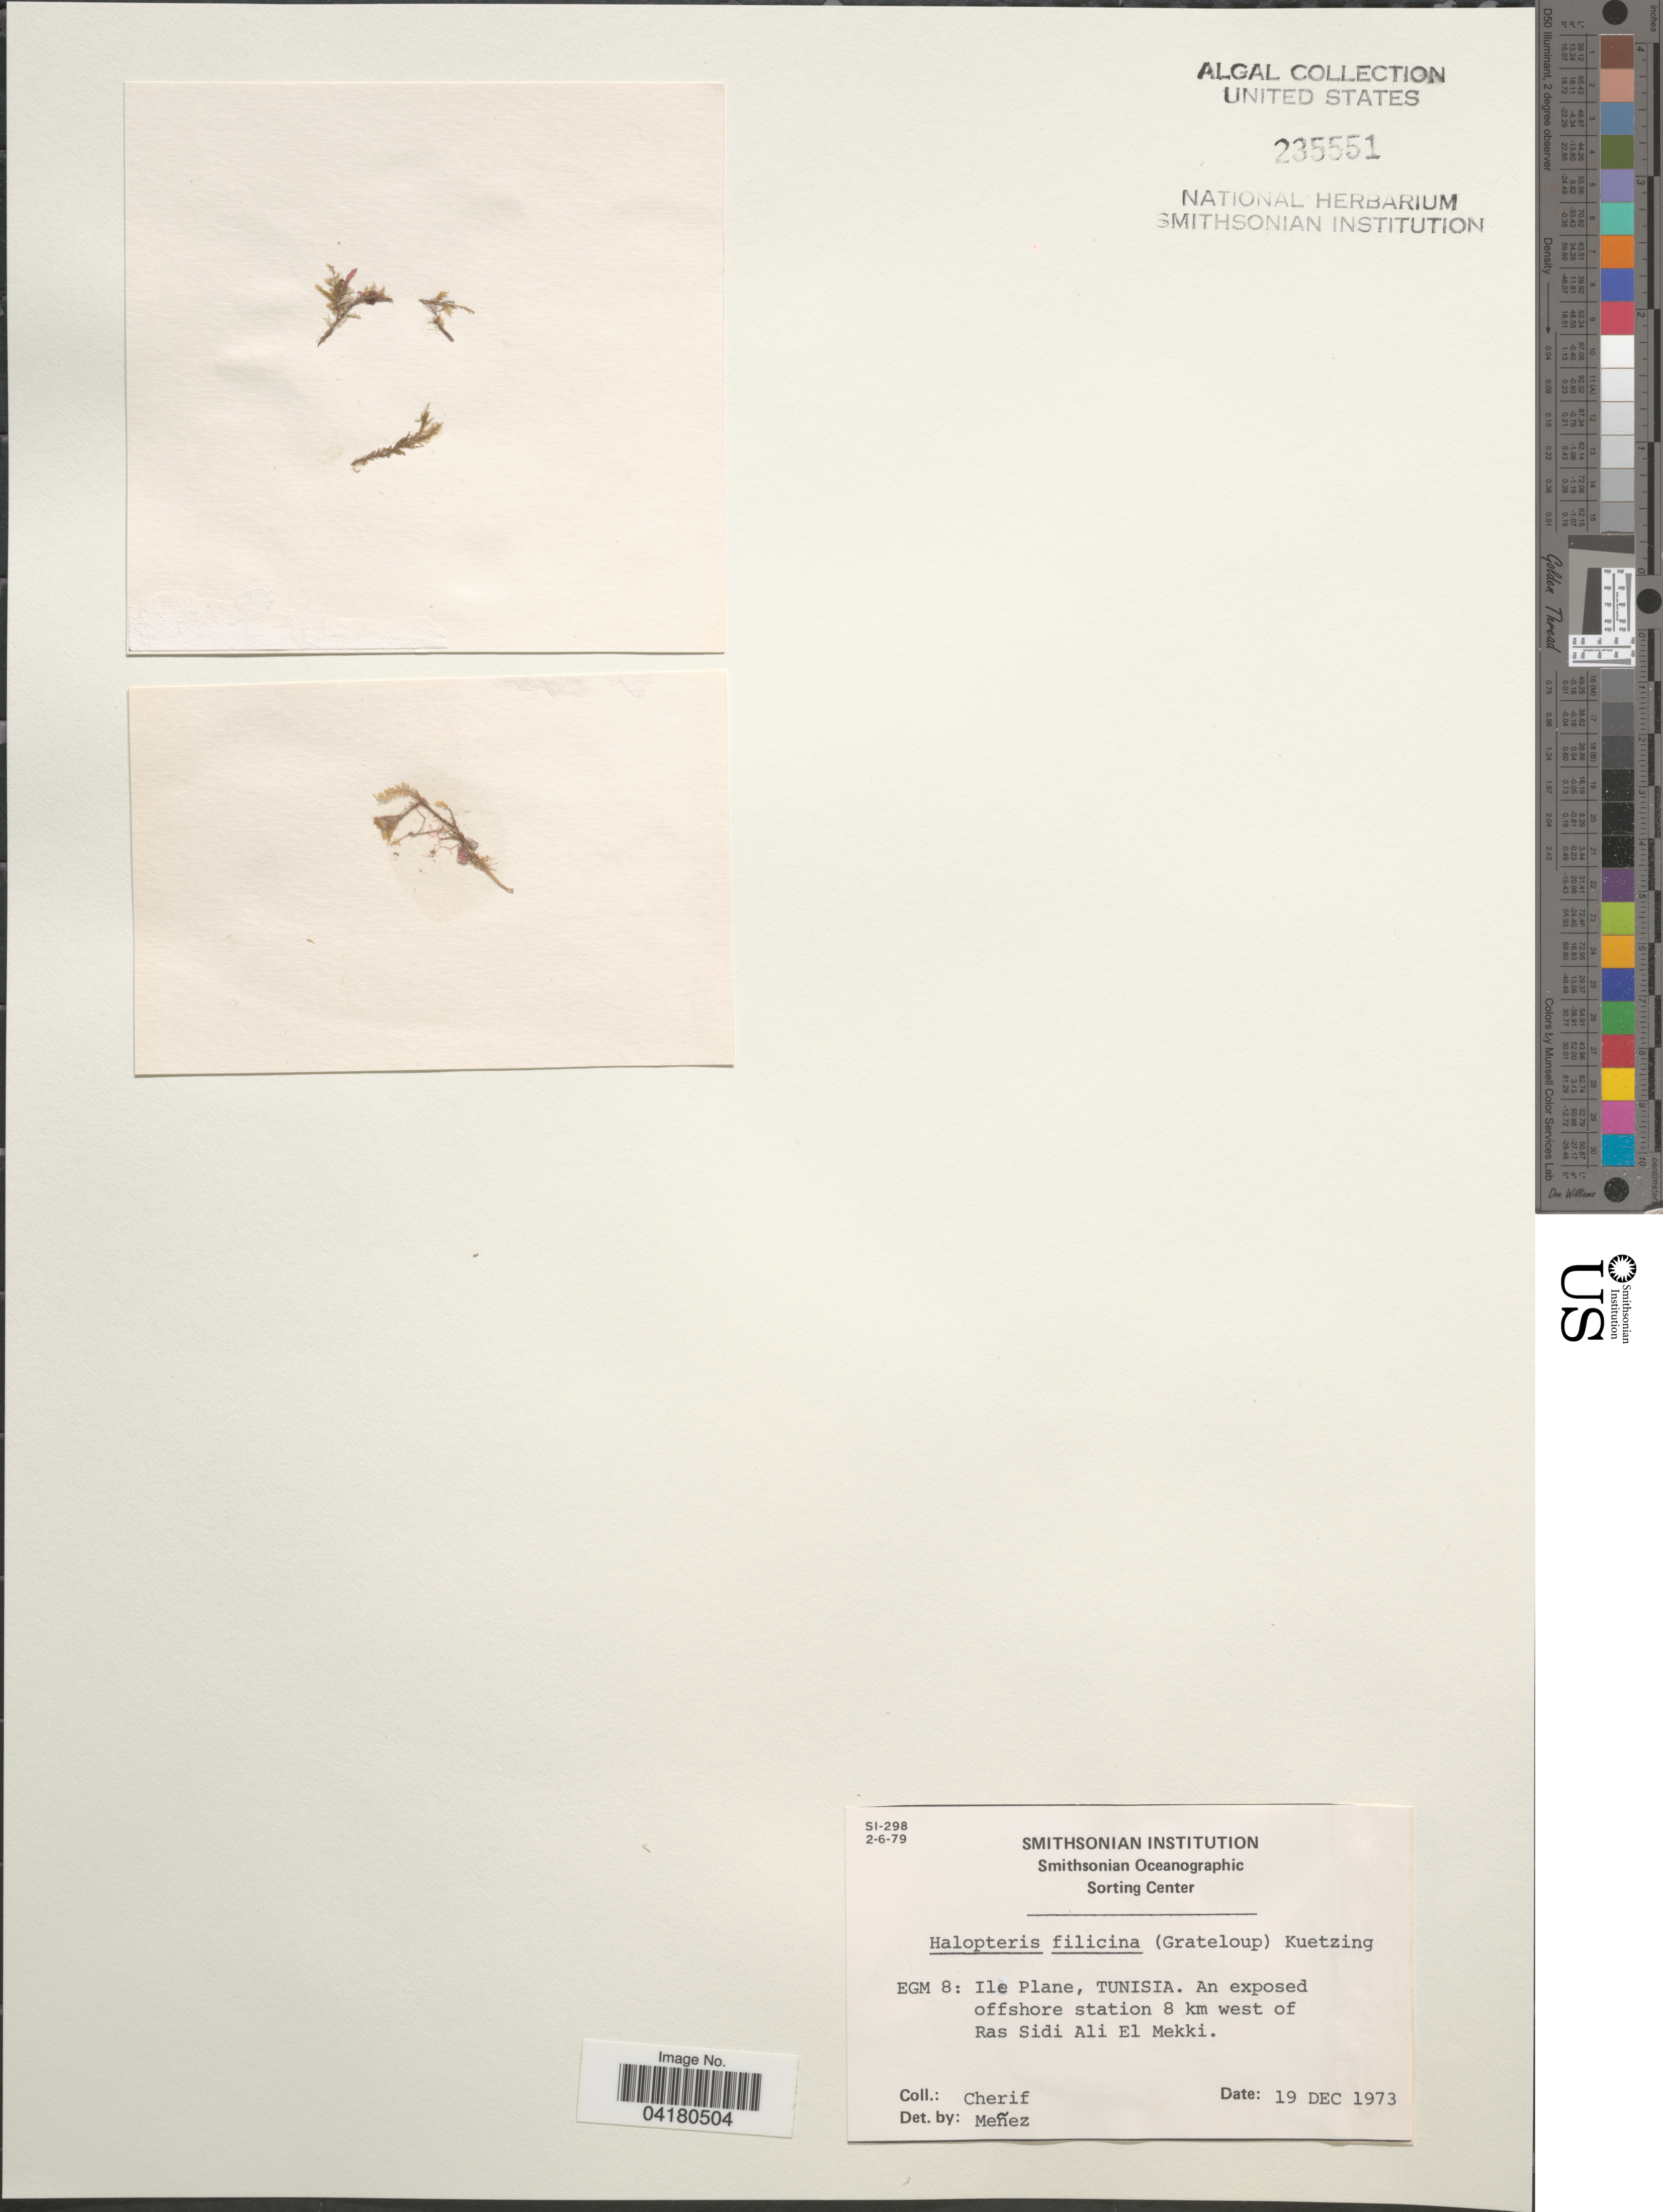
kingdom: Chromista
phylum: Ochrophyta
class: Phaeophyceae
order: Sphacelariales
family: Stypocaulaceae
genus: Halopteris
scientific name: Halopteris filicina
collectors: -. Cherif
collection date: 1973-12-19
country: Tunisia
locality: EGM 8: Ile Plane, Tunisia. An exposed offshore station 8 km west of Ras Sidi Ali El Mekki.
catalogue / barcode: US 235551